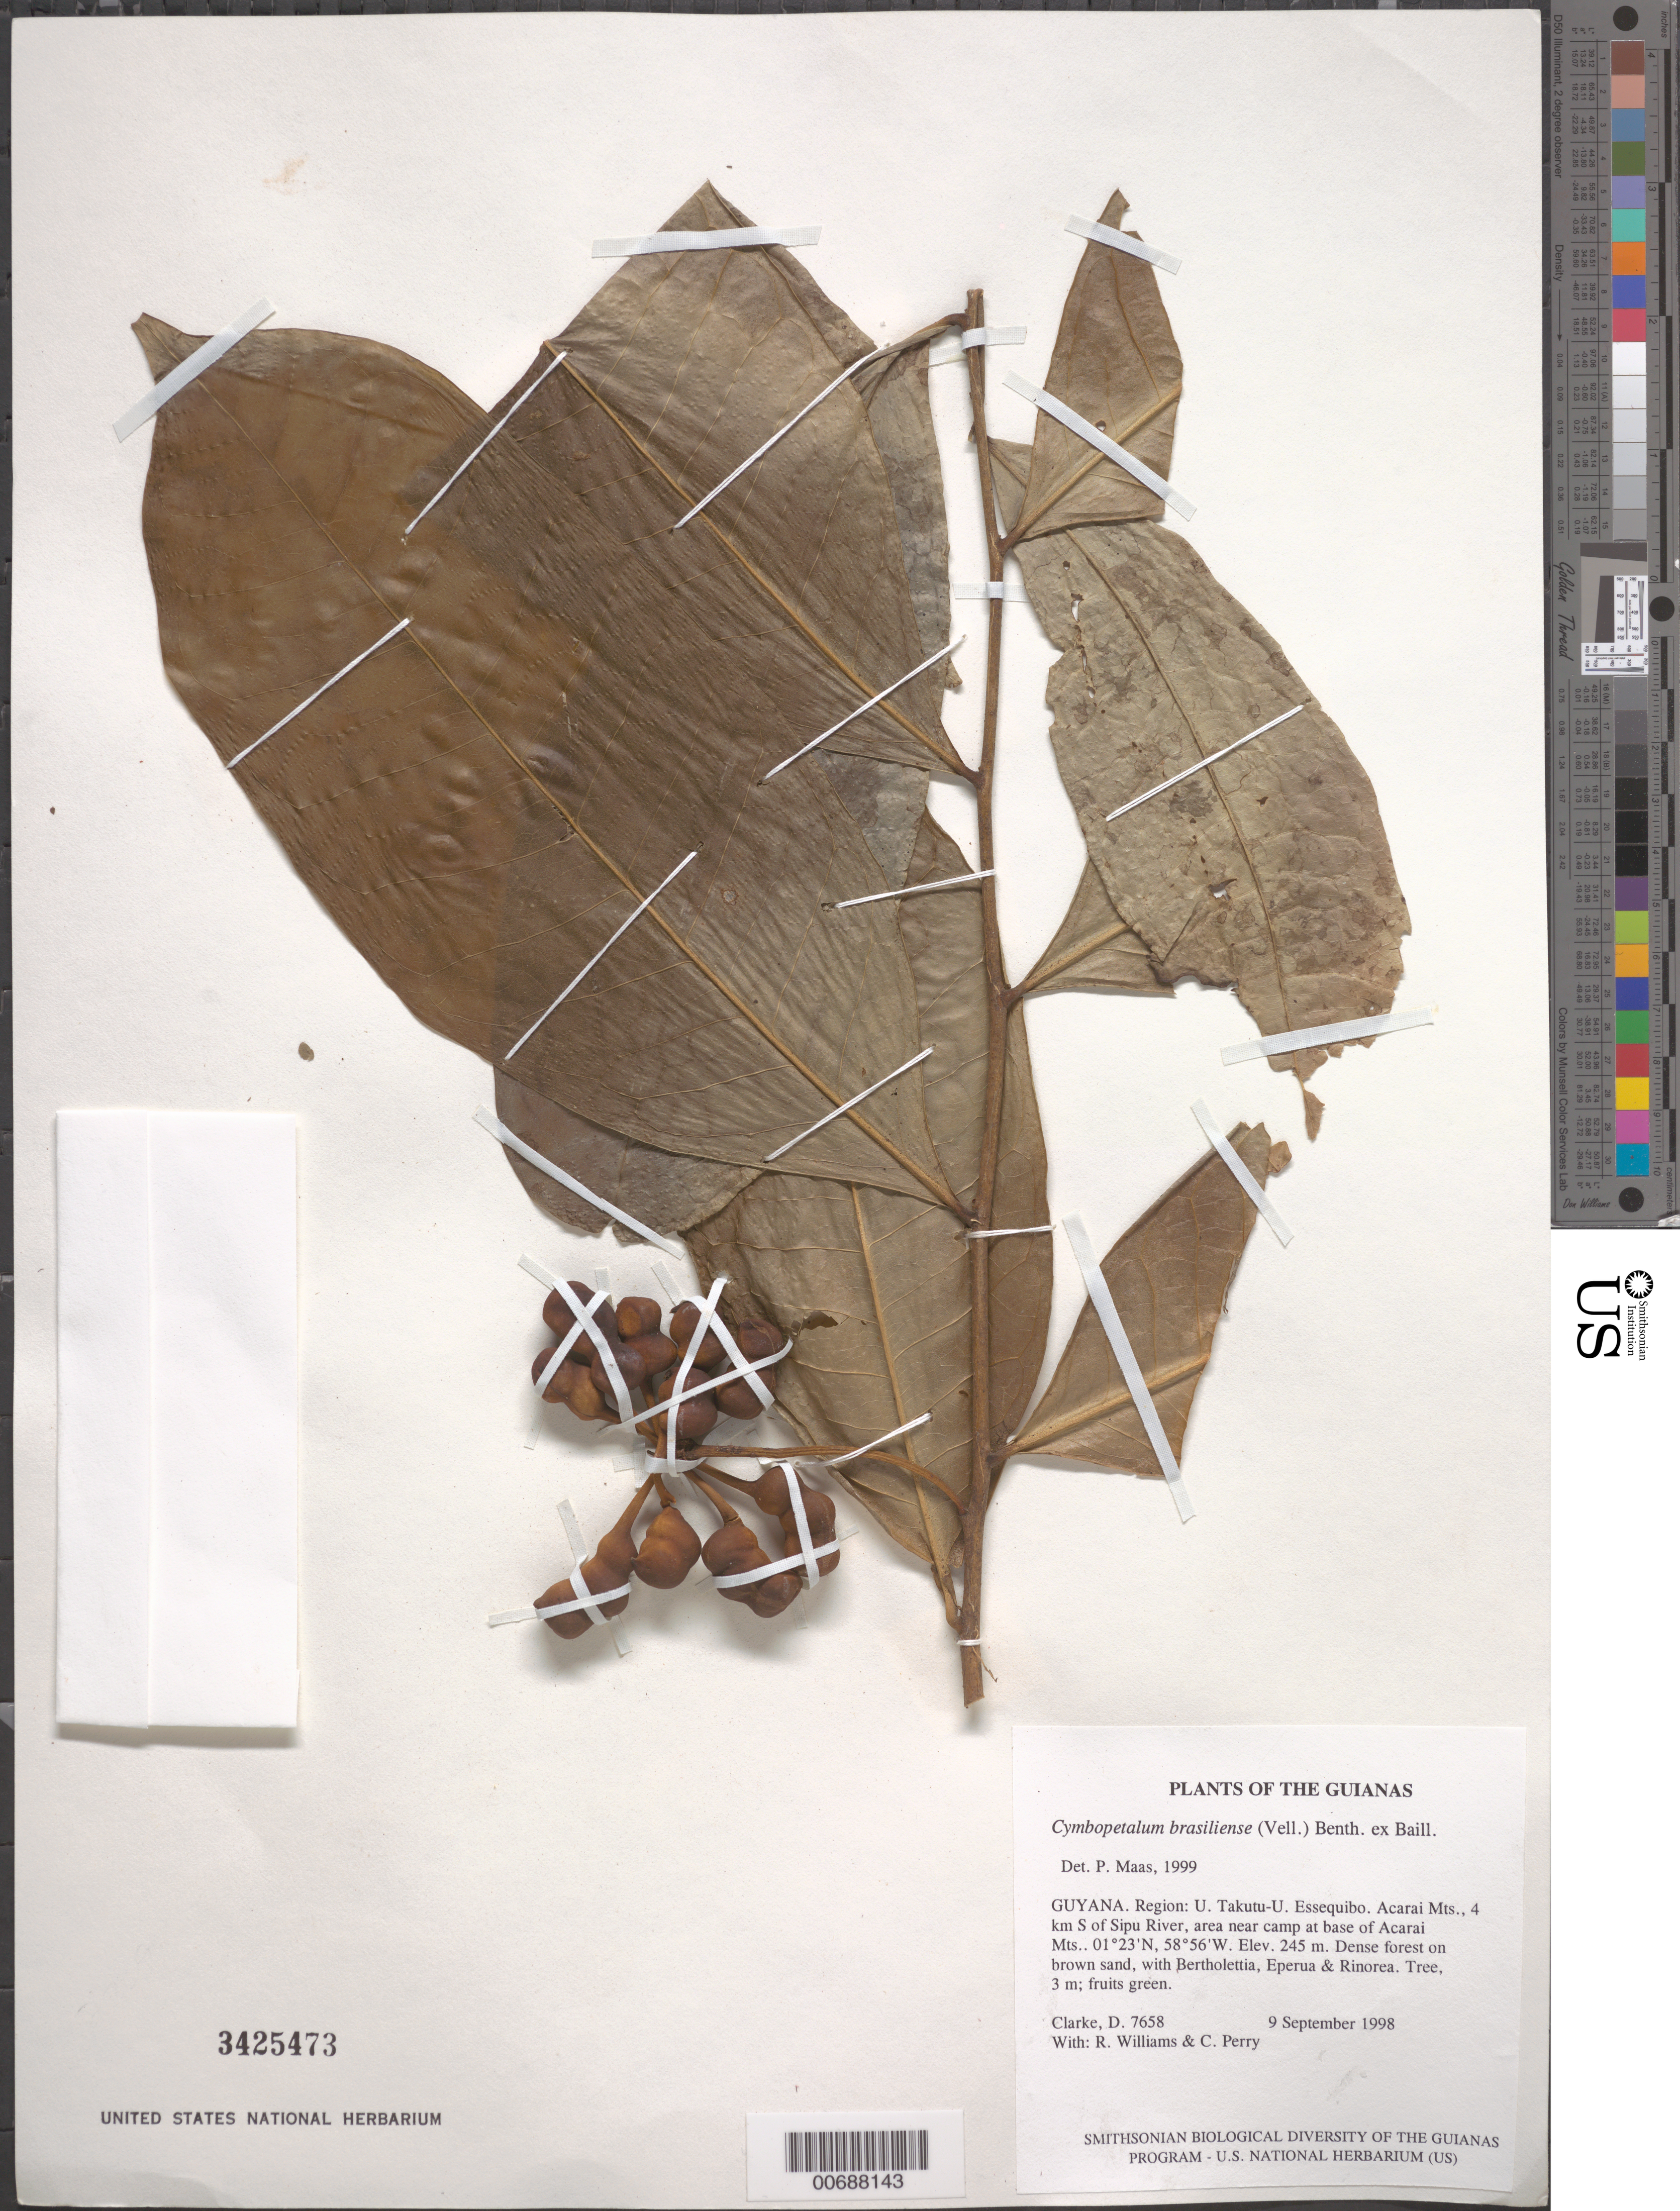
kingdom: Plantae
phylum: Tracheophyta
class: Magnoliopsida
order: Magnoliales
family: Annonaceae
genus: Cymbopetalum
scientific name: Cymbopetalum brasiliense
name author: (Vell.) Benth. ex Baill.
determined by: Maas, Paul J. M.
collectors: H. D. Clarke, R. Williams & C. Perry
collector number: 7658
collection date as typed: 9 September 1998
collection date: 1998-09-09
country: Guyana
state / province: U. Takutu-U. Essequibo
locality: Acarai Mts., 4 km S of Sipu River, area near camp at base of Acarai Mts.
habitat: Dense forest on brown sand, with Bertholettia, Eperua & Rinorea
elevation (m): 245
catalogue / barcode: US 3425473